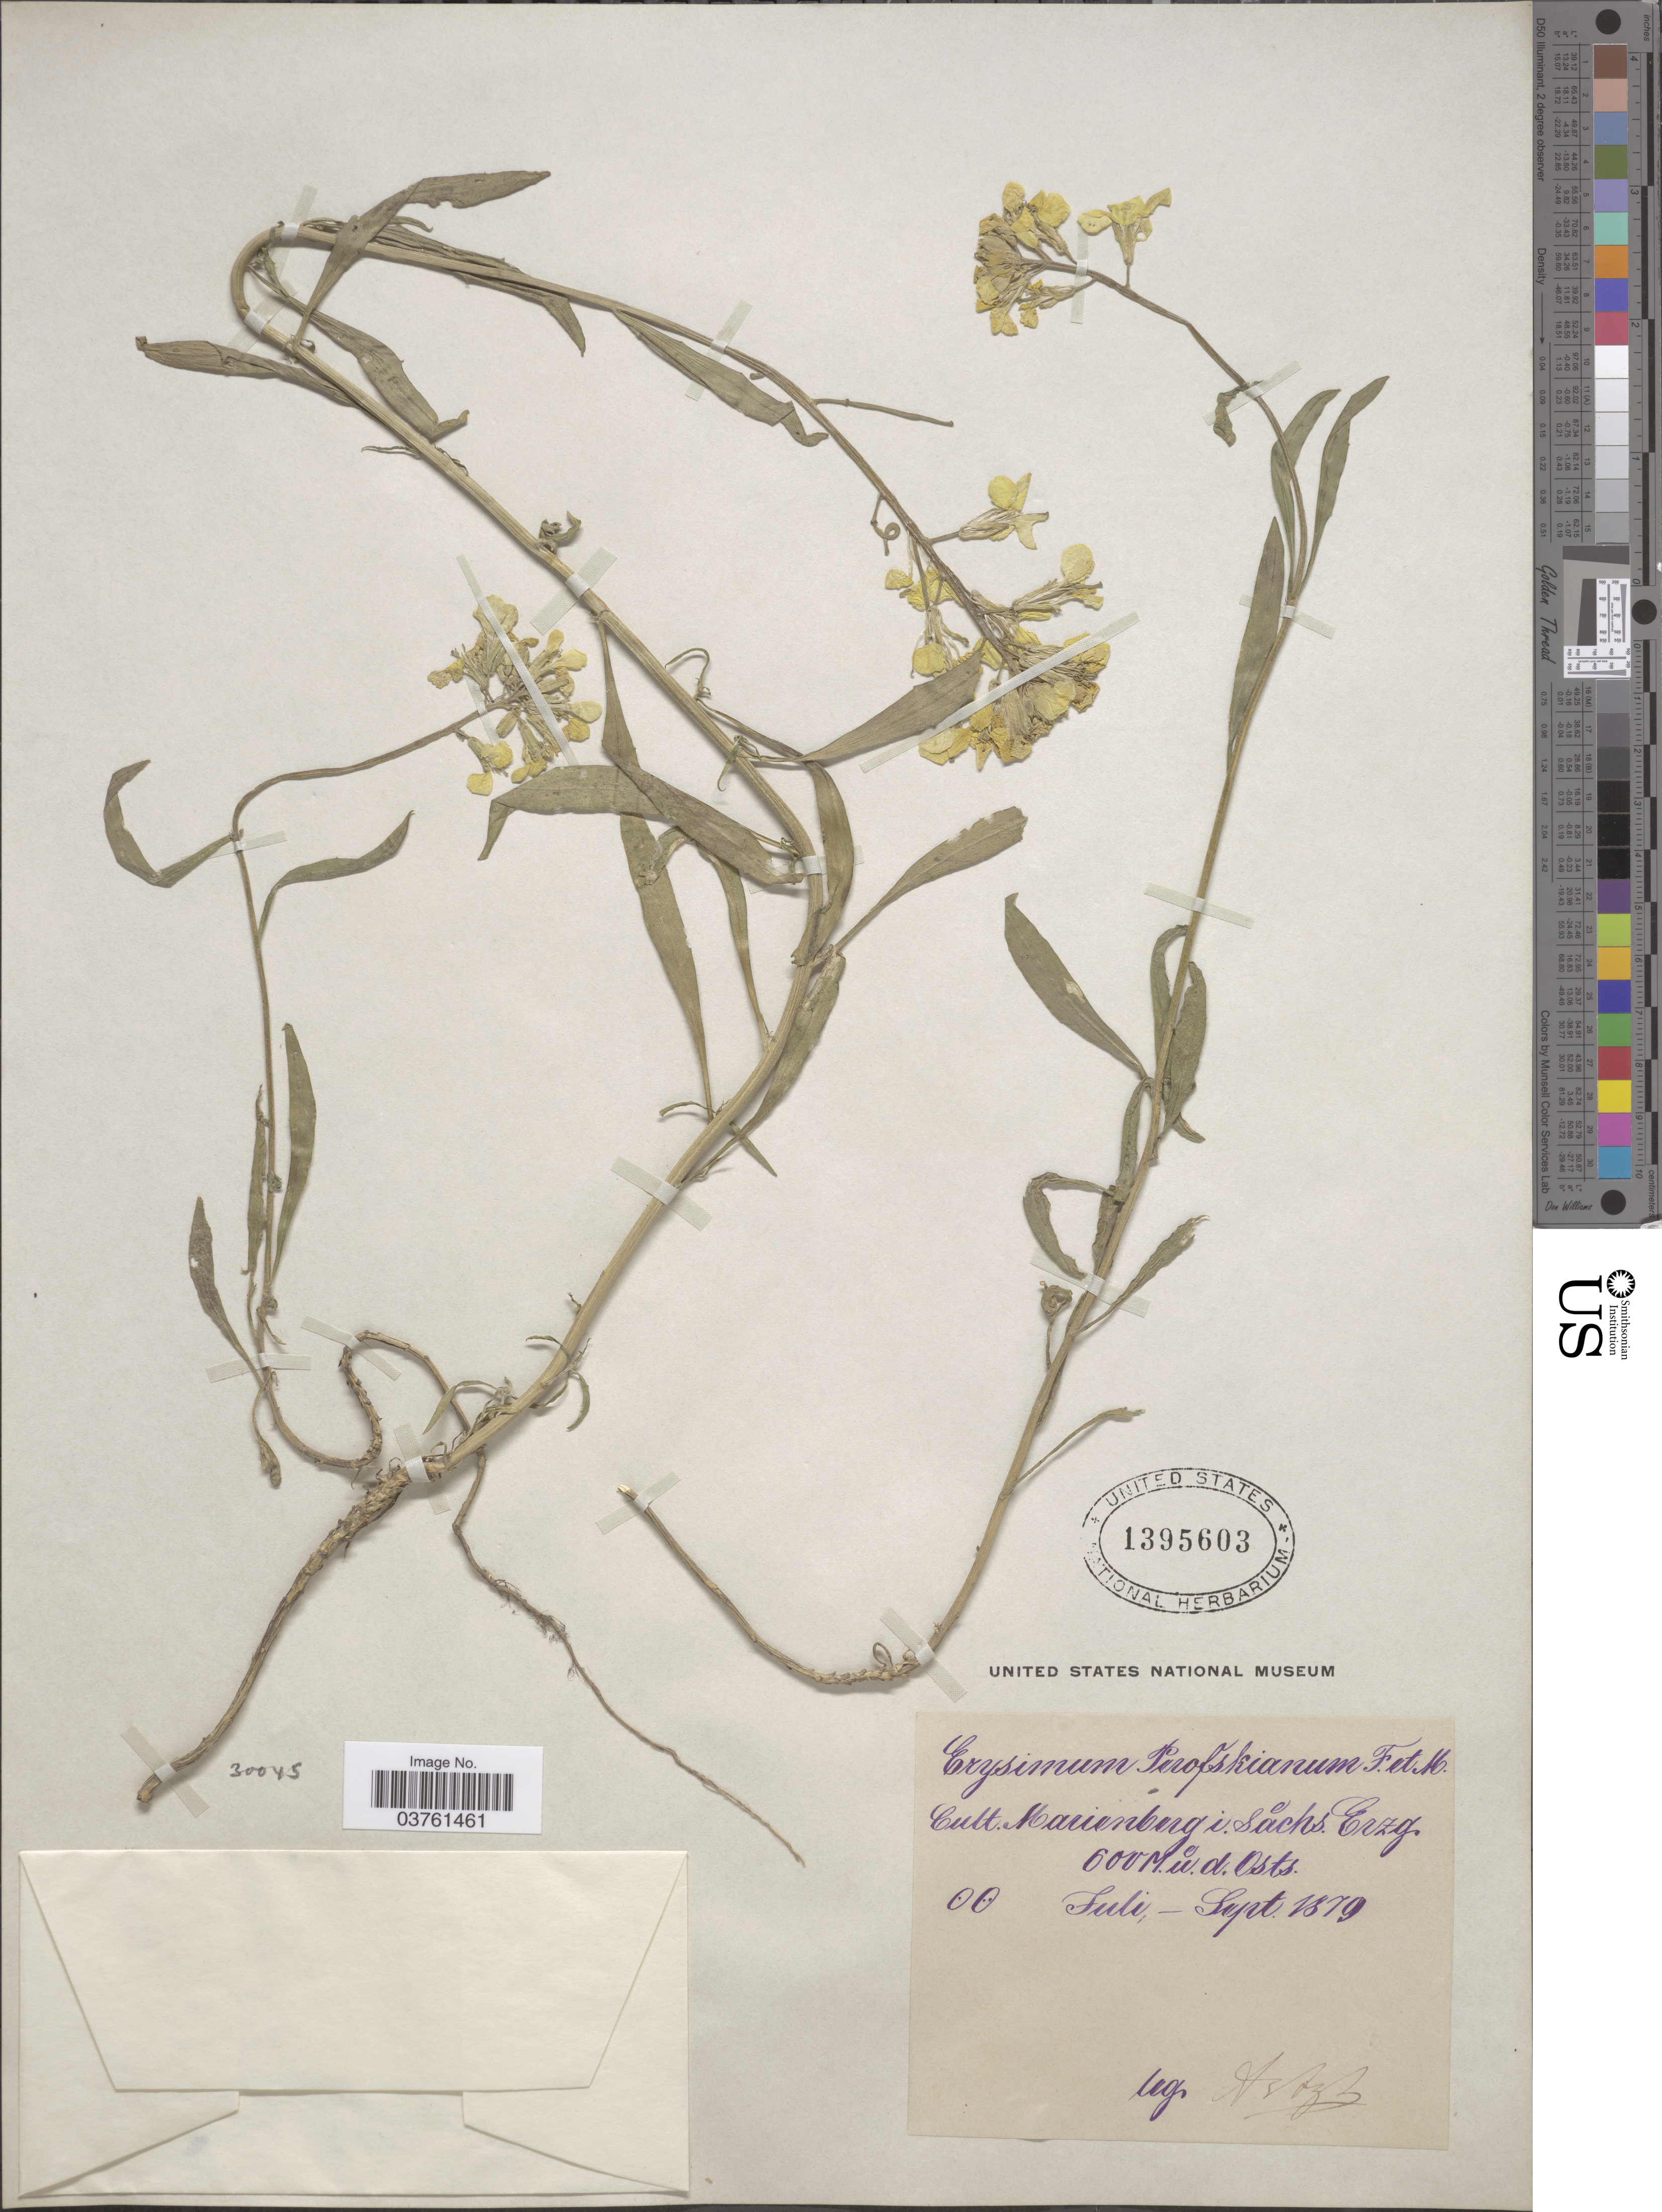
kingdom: Plantae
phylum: Tracheophyta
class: Magnoliopsida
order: Brassicales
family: Brassicaceae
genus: Erysimum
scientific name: Erysimum perofskianum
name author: Fisch. & C.A. Mey.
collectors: -. Artzb.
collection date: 1879-07/1879-09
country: Germany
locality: Cult. Marienburg i. sachs. Erzg. w.d. Osts.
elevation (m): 600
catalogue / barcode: US 1395603